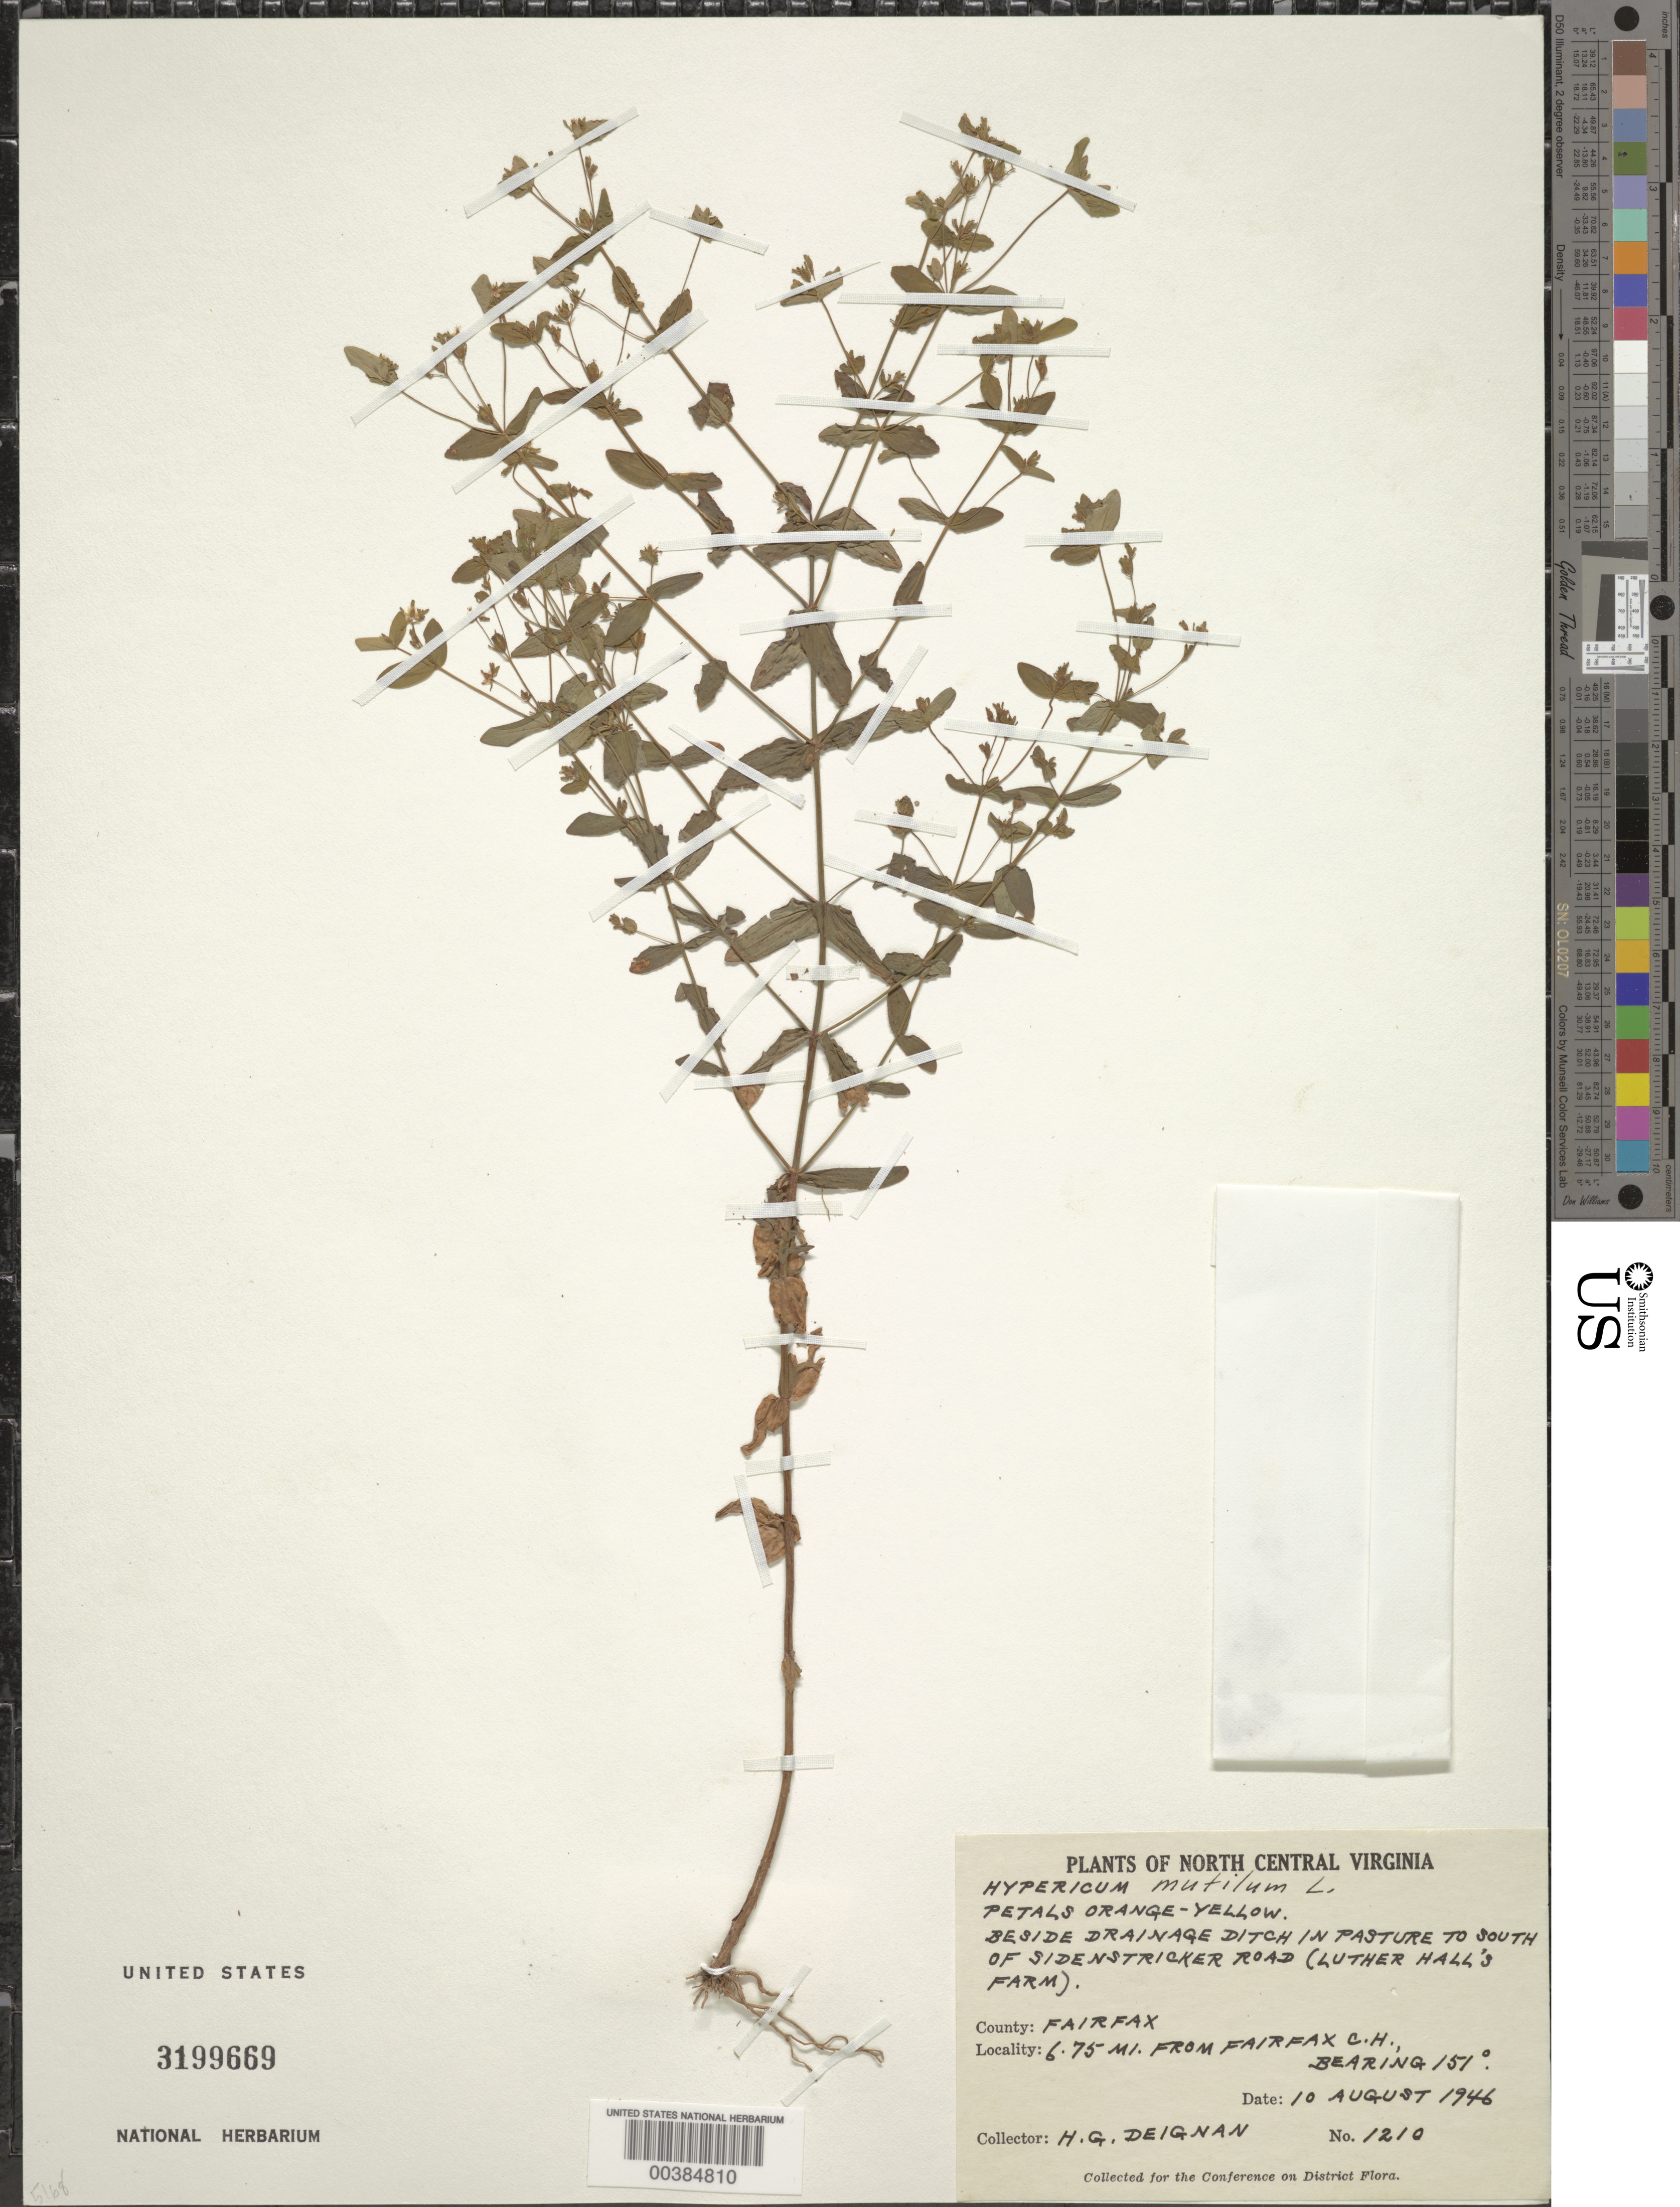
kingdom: Plantae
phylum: Tracheophyta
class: Magnoliopsida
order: Malpighiales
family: Hypericaceae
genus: Hypericum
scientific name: Hypericum mutilum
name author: L.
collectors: H. Deignan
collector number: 1210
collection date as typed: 10 Aug 1946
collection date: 1946-08-10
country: United States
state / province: Virginia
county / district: Fairfax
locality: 6.75 M from Fairfax County Court House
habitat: Drainage ditch in pasture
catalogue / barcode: US 3199669